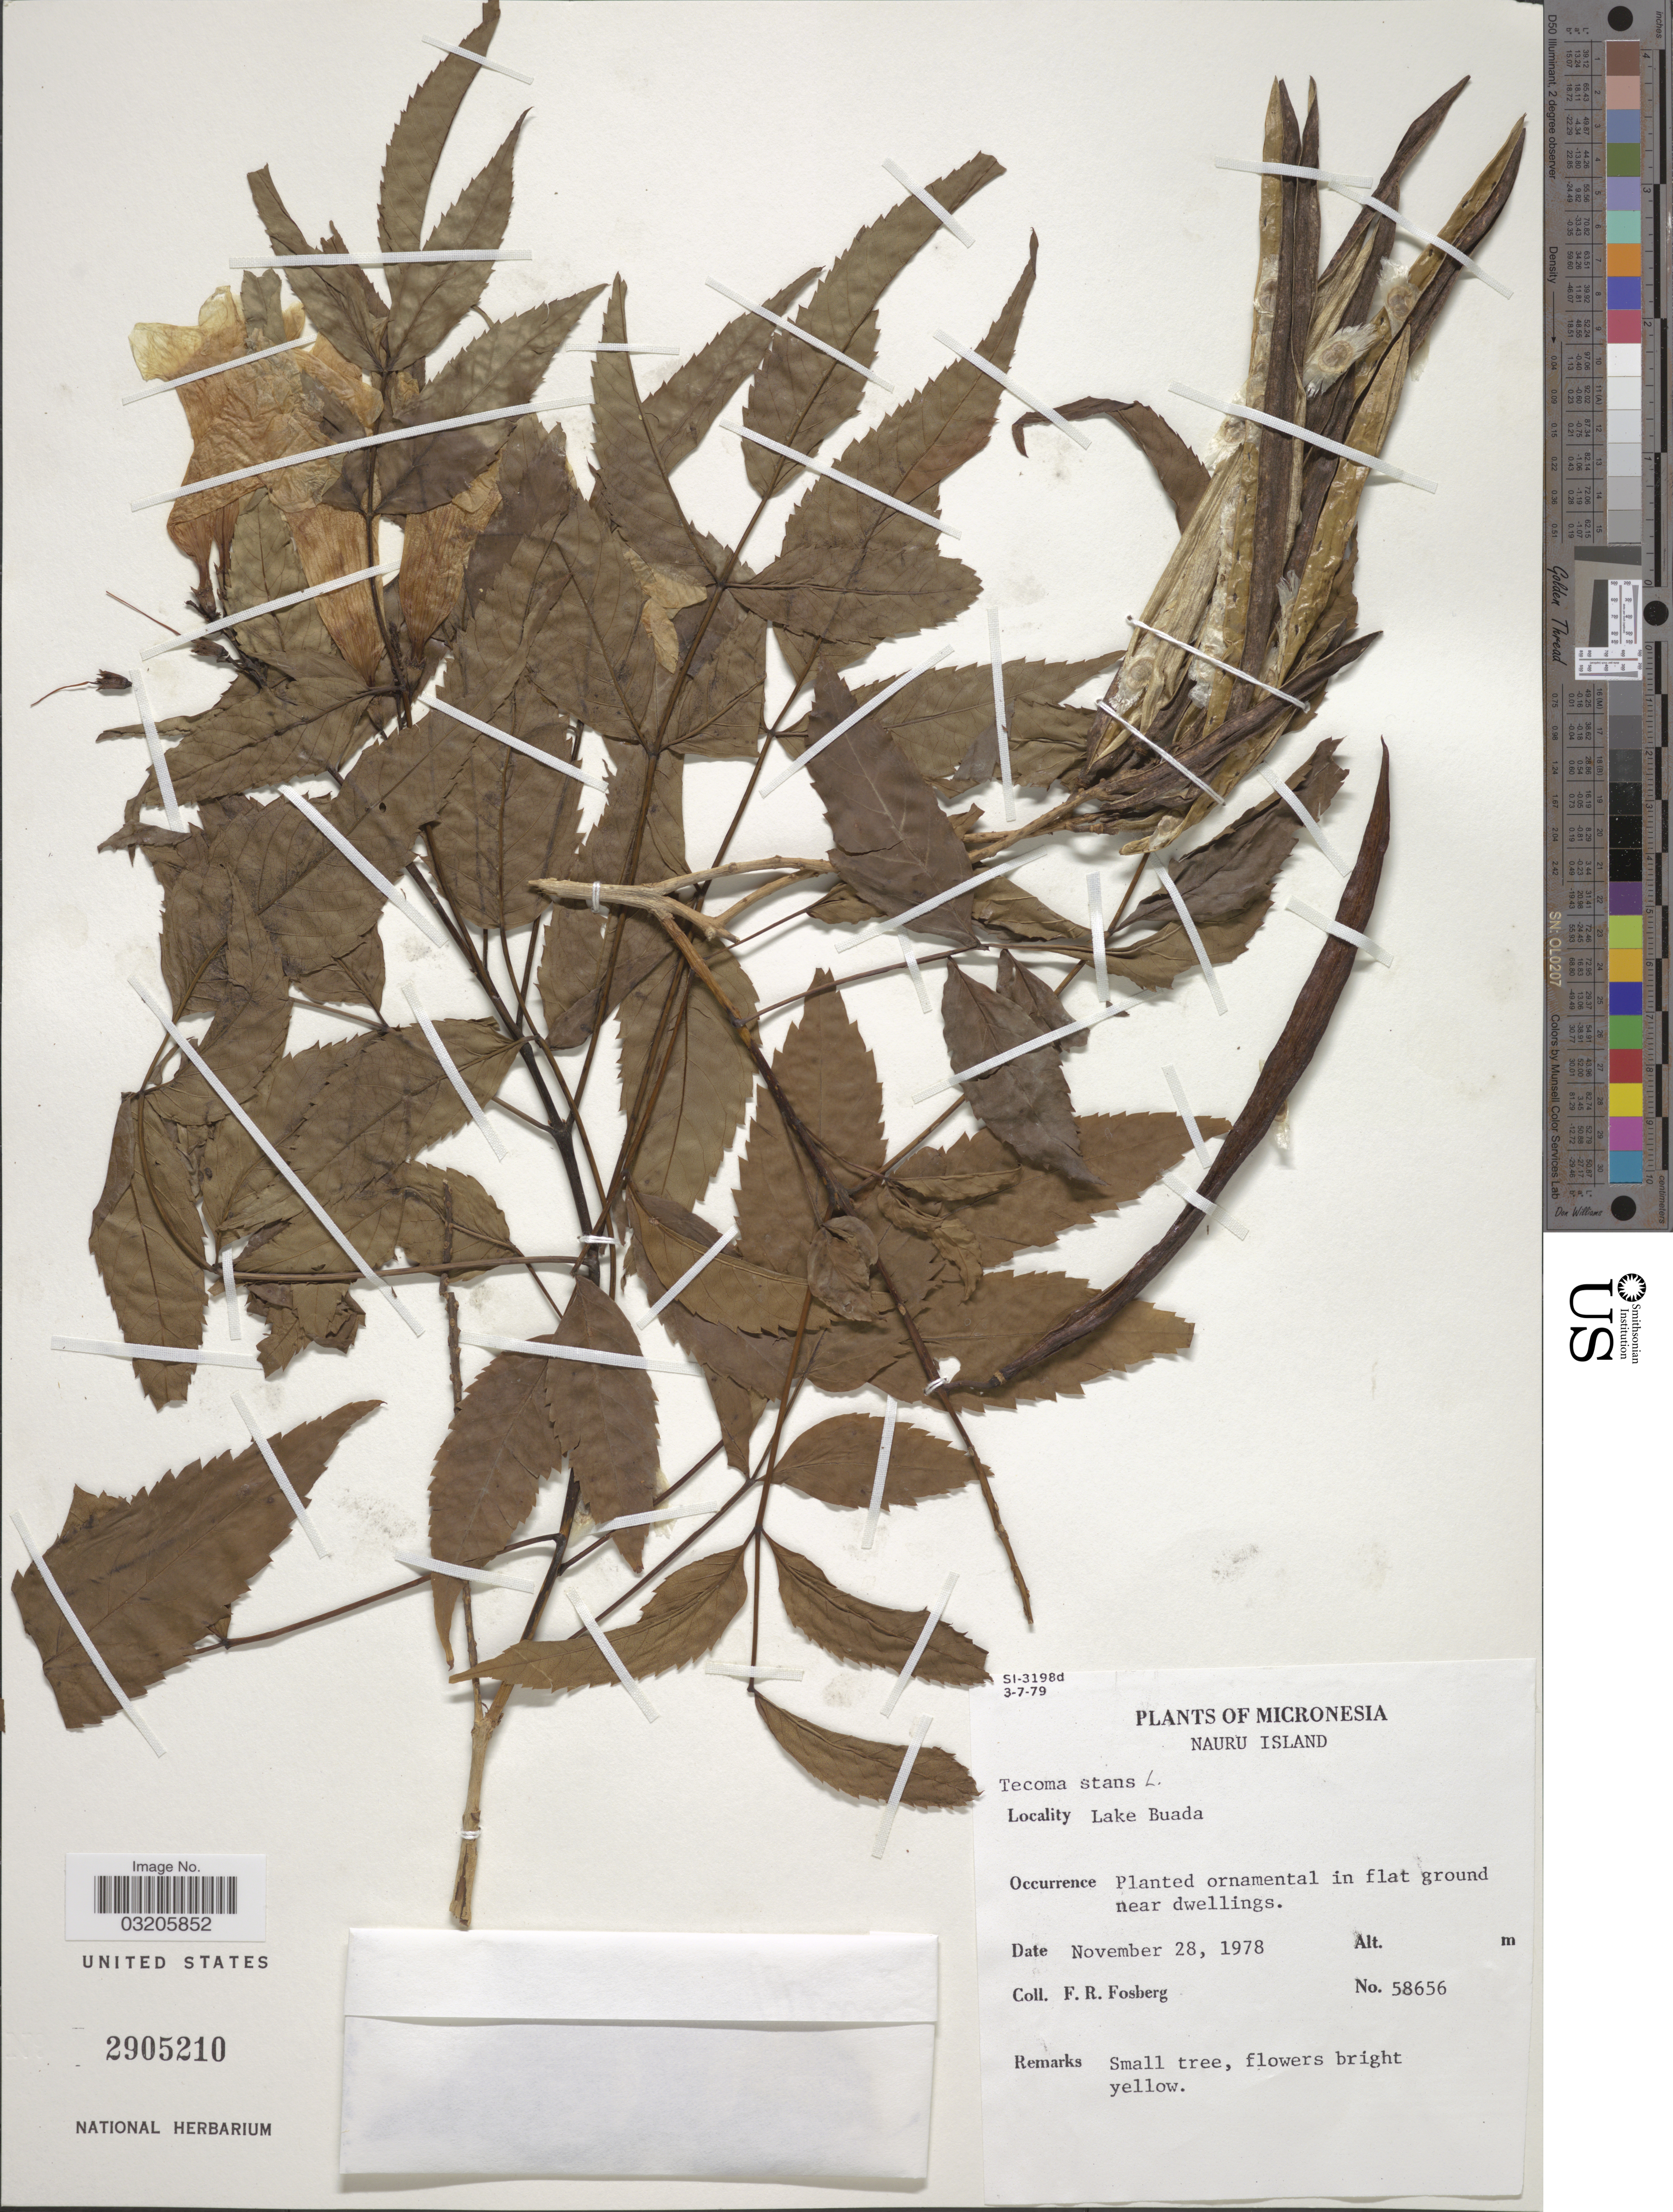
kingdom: Plantae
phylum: Tracheophyta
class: Magnoliopsida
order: Lamiales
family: Bignoniaceae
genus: Tecoma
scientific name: Tecoma stans var. stans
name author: (L.) Juss. ex Kunth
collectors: F. R. Fosberg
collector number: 58656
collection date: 1978-11-28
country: Nauru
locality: Micronesia. Nauru Island. Lake Buada. Planted ornamental in flat ground near dwellings.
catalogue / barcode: US 2905210